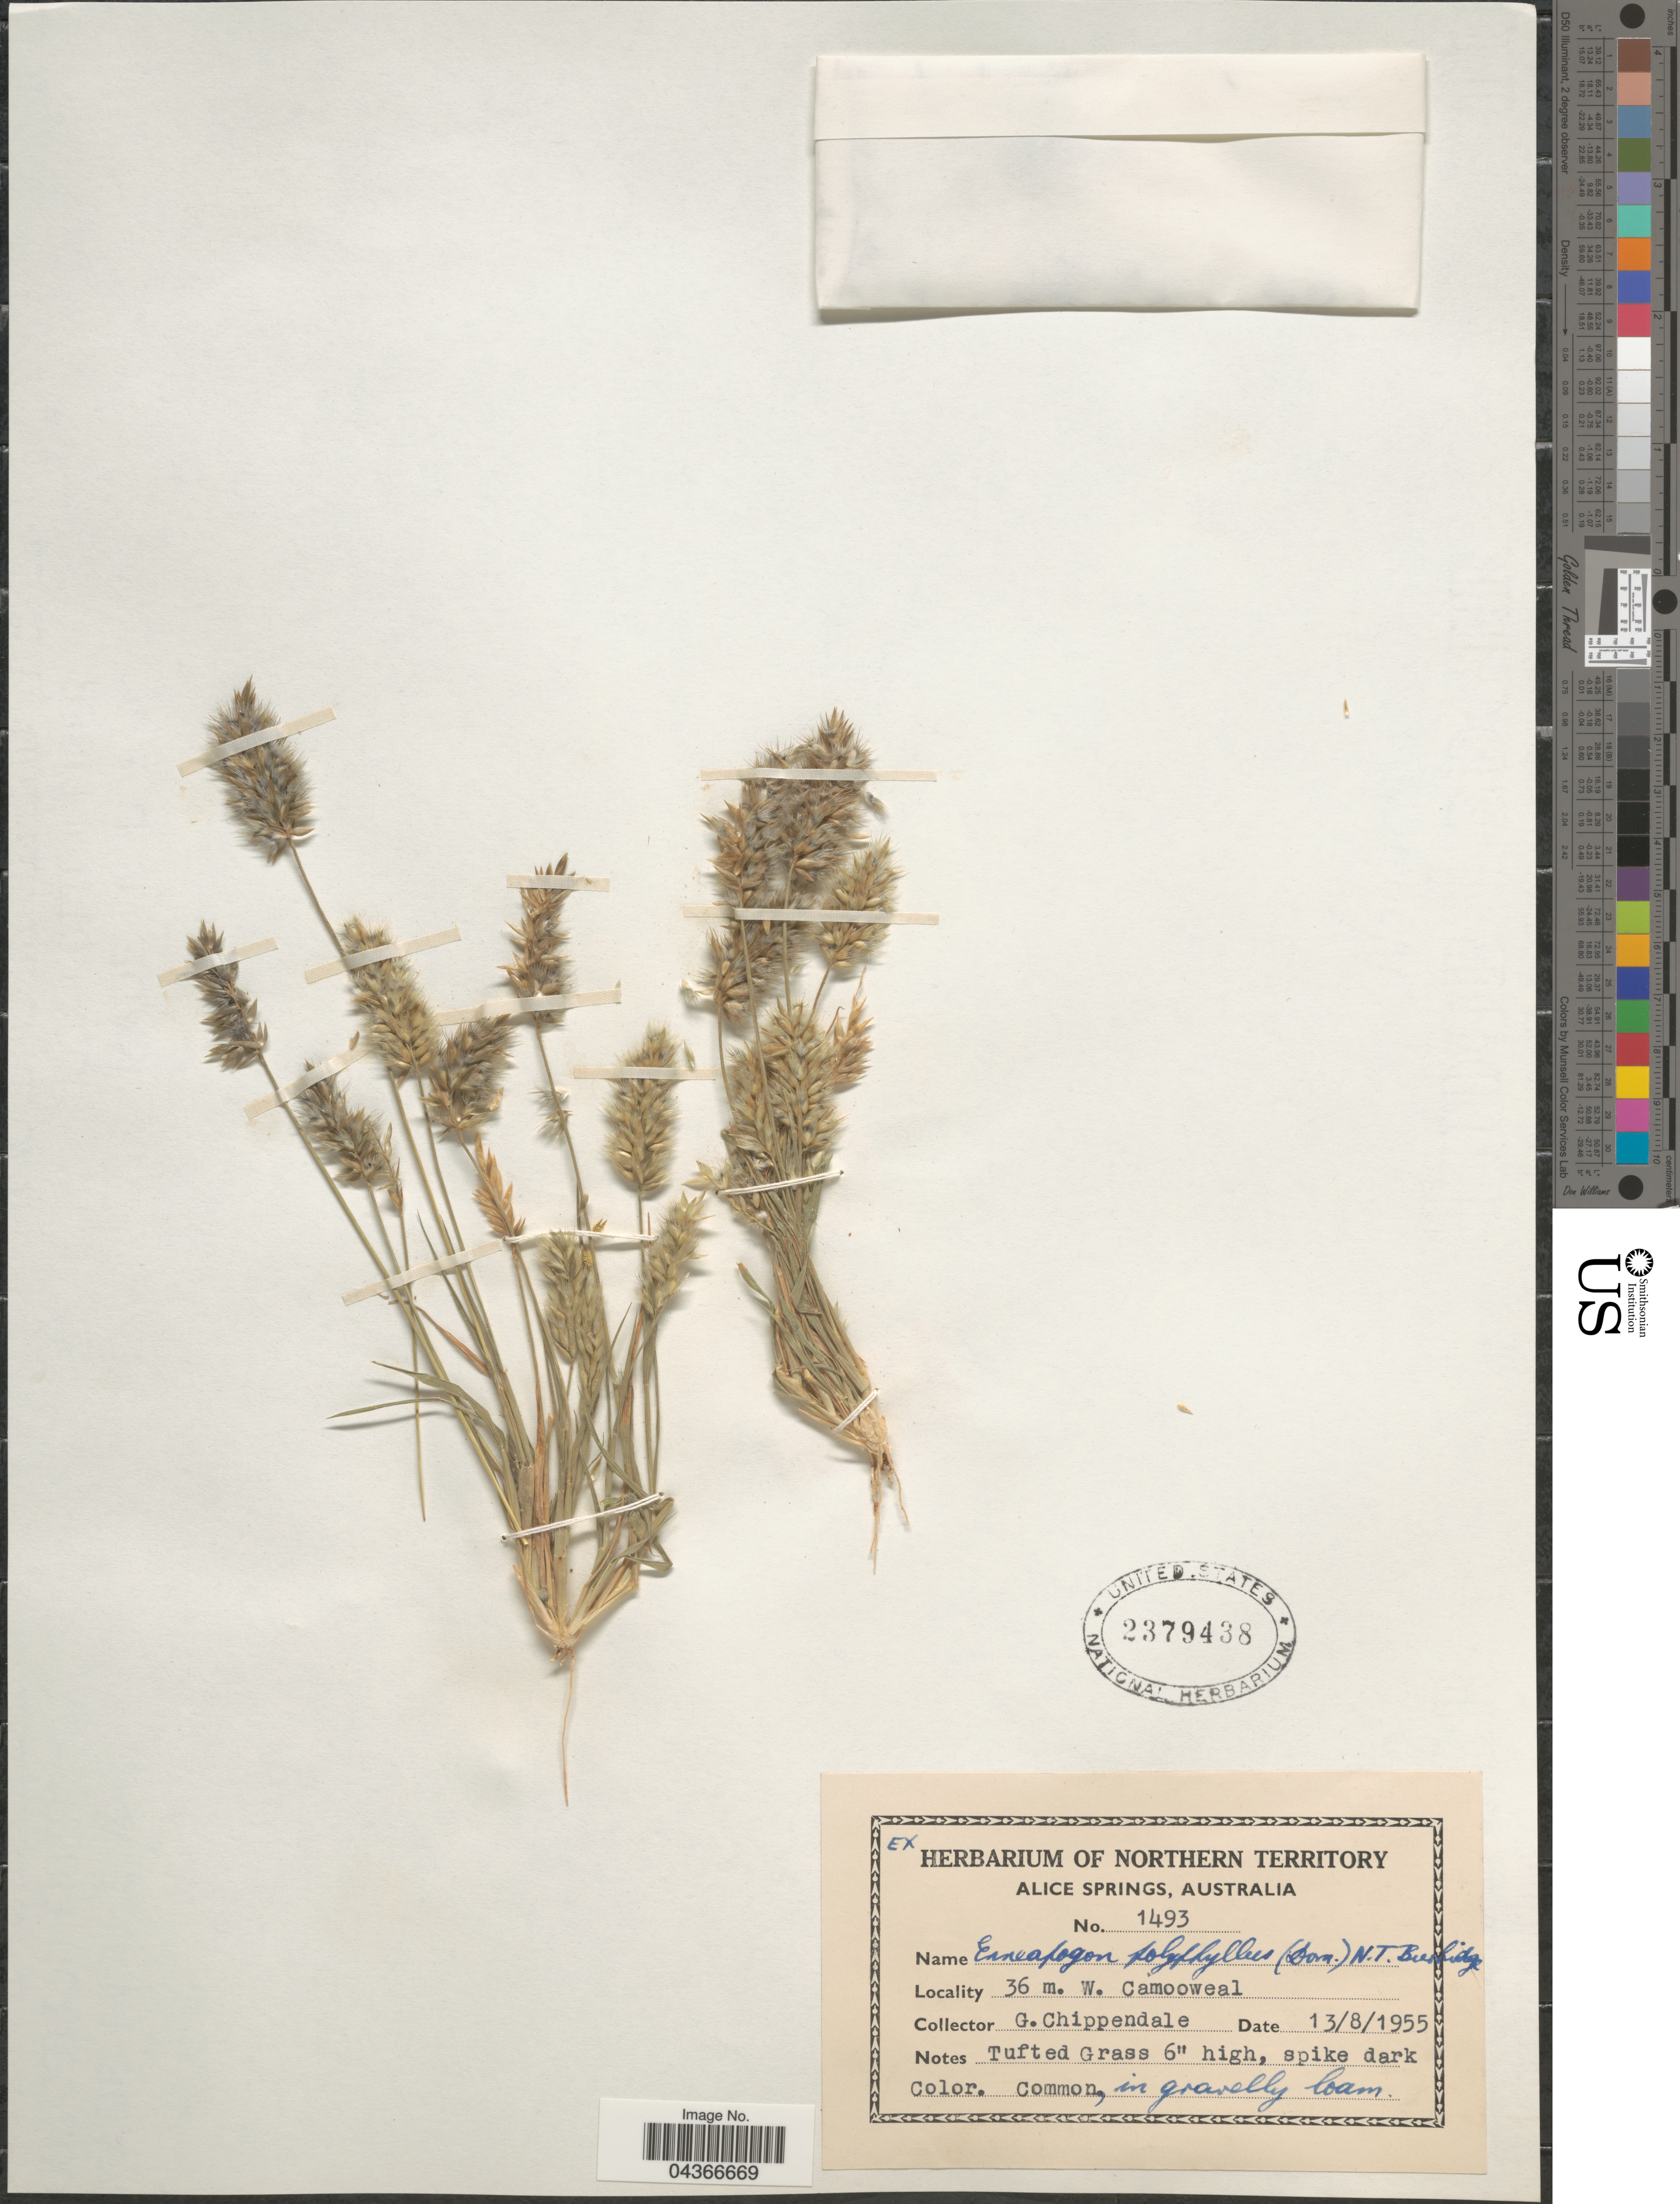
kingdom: Plantae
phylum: Tracheophyta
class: Liliopsida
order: Poales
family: Poaceae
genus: Enneapogon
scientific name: Enneapogon polyphyllus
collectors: G. Chippendale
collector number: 1493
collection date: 1955-08-13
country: Australia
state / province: Northern Territory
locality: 36 m. W. Camooweal.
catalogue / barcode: US 2379438